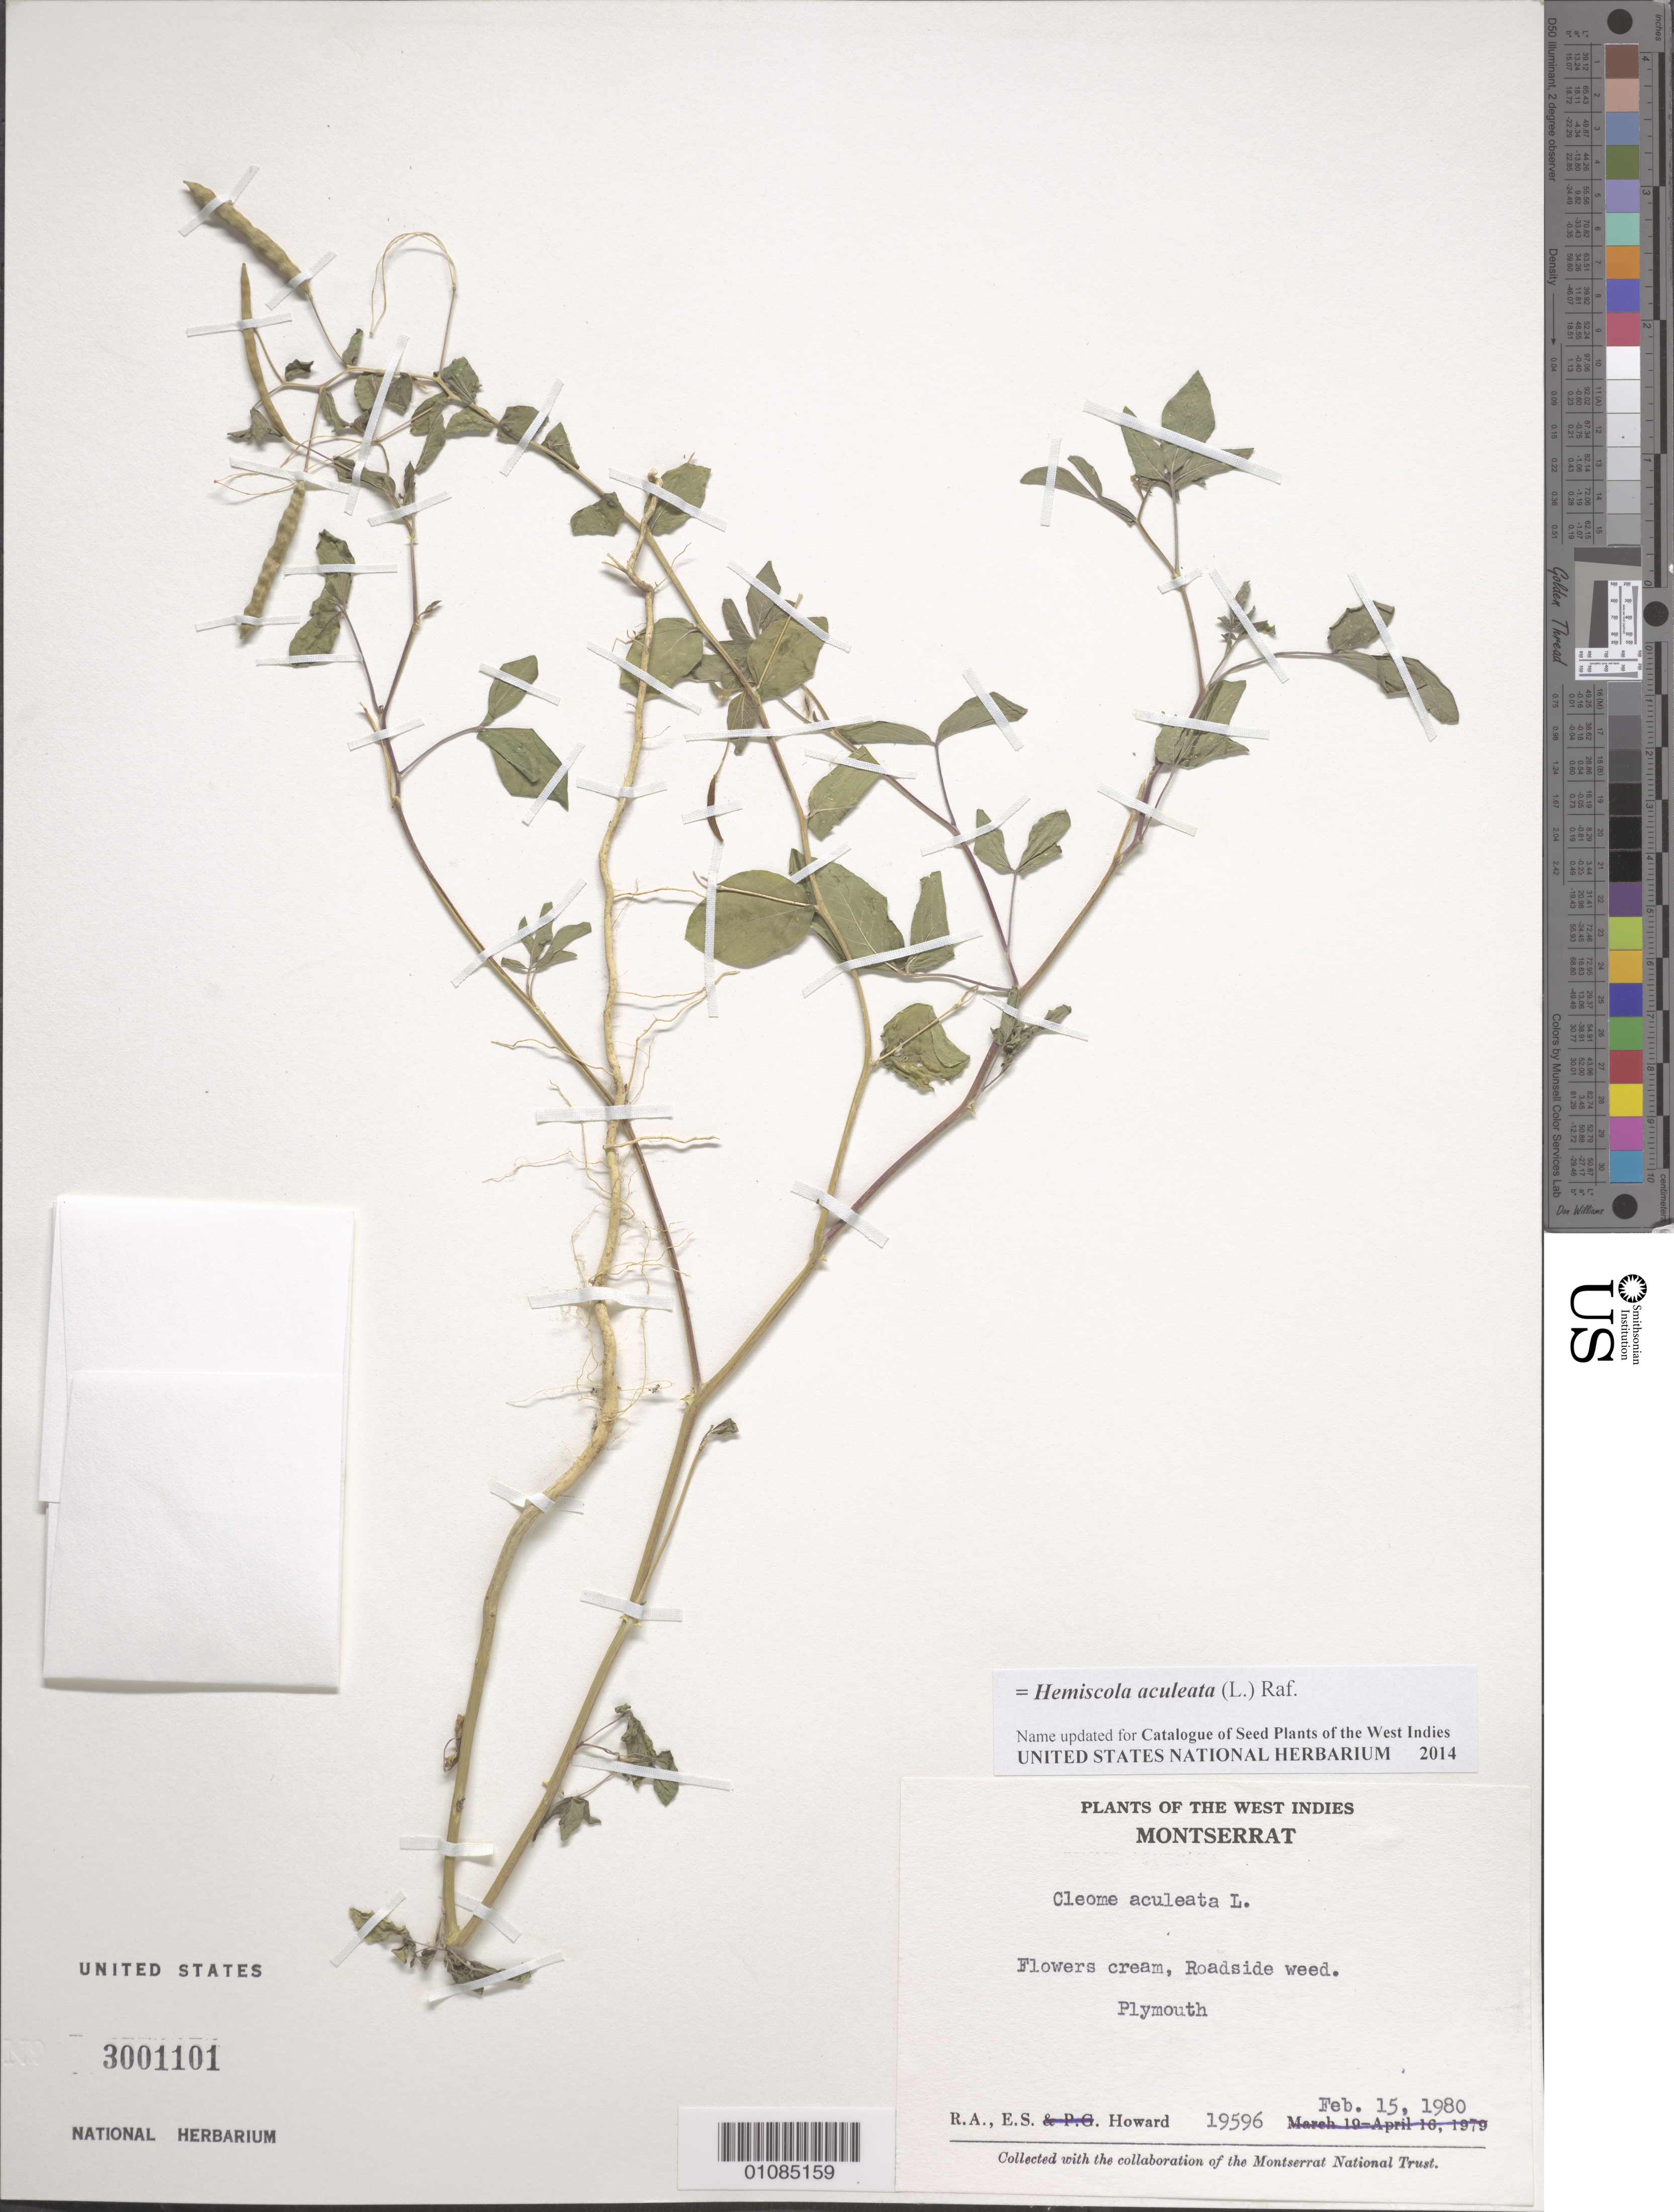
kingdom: Plantae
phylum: Tracheophyta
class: Magnoliopsida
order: Brassicales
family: Cleomaceae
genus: Tarenaya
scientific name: Tarenaya aculeata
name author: (L.) Soares Neto & Roalson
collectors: R. A. Howard & E. S. Howard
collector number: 19596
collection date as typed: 15 Feb 1980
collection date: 1980-02-15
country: Montserrat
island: Montserrat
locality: Plymouth.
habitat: Roadside.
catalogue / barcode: US 3001101